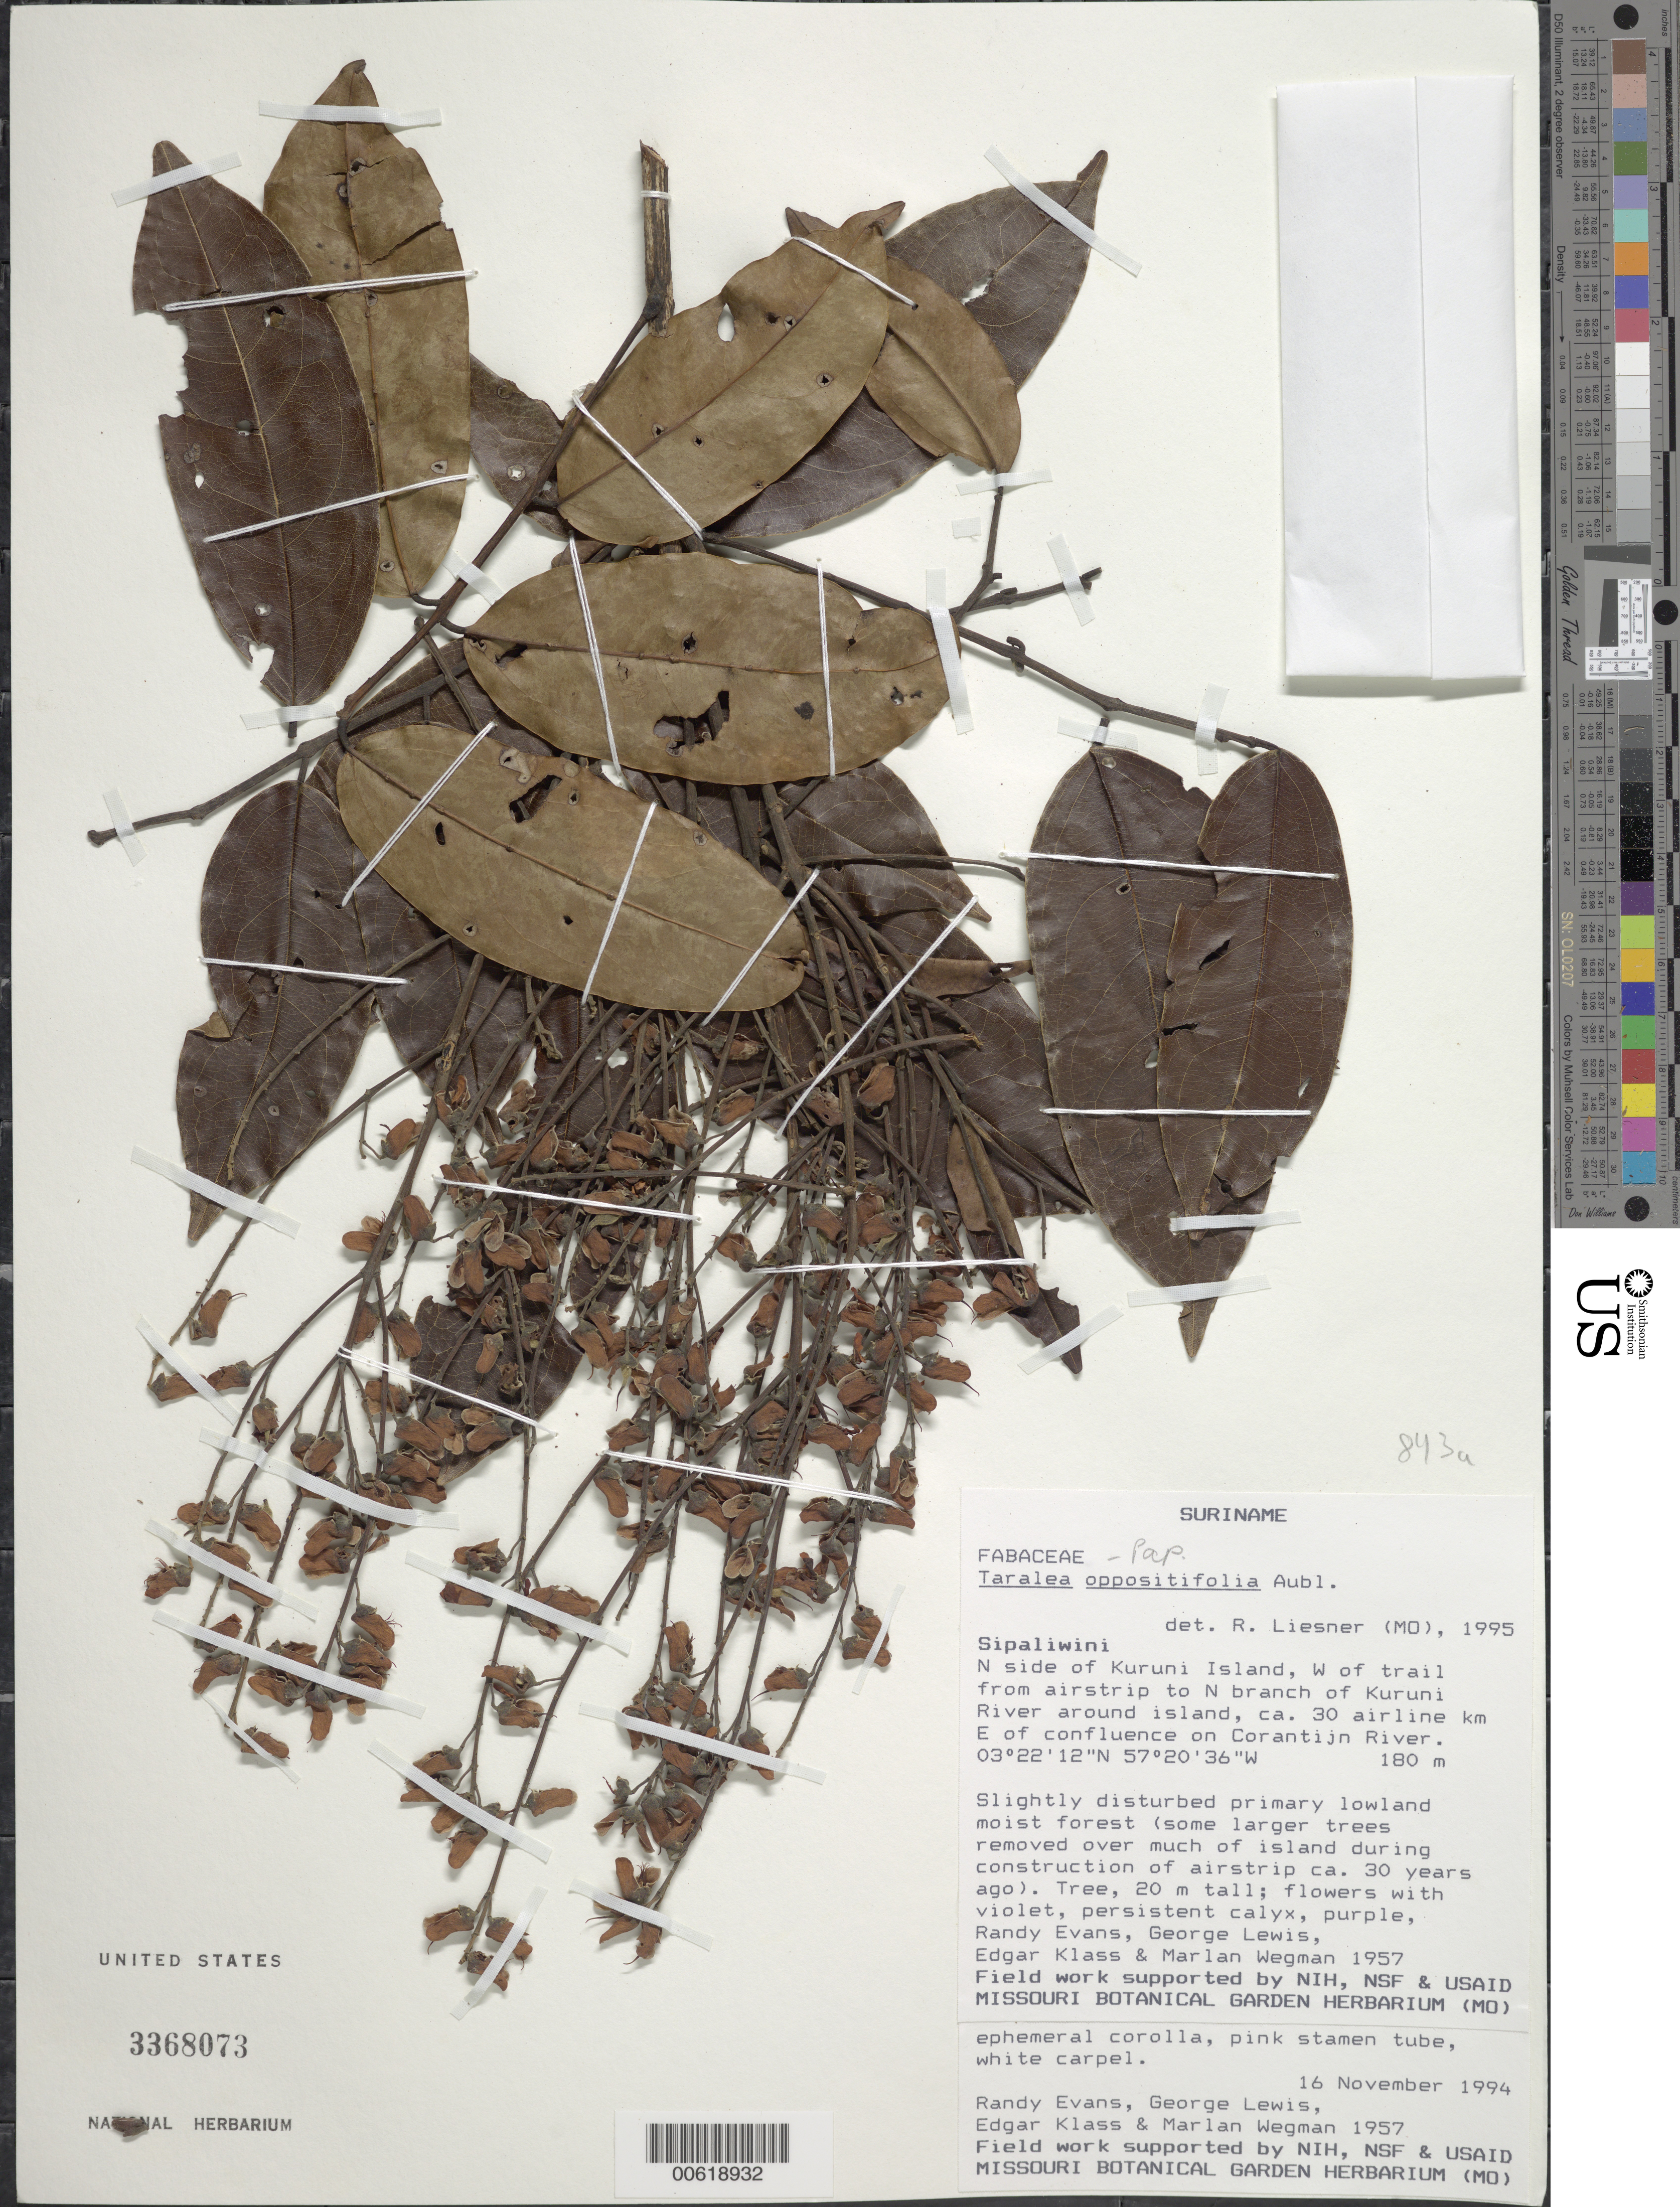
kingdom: Plantae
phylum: Tracheophyta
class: Magnoliopsida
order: Fabales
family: Fabaceae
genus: Taralea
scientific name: Taralea oppositifolia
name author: Aubl.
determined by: Liesner, R. L.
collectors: R. Evans, G. Lewis, E. Klass & M. Wegman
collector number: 1957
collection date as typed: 16-Nov-94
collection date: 1994-11-16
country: Suriname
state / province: Sipaliwini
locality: Kuruni Island, N side, W of trail from airstrip to N branch of Kuruni R., ca 30 airline km E of confluence on Corantijn R.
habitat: Slightly disturbed primary lowland moist forest (some larger trees removed over much of island during construction of airstrip ca. 30 yrs ago)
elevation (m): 180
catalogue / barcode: US 3368073